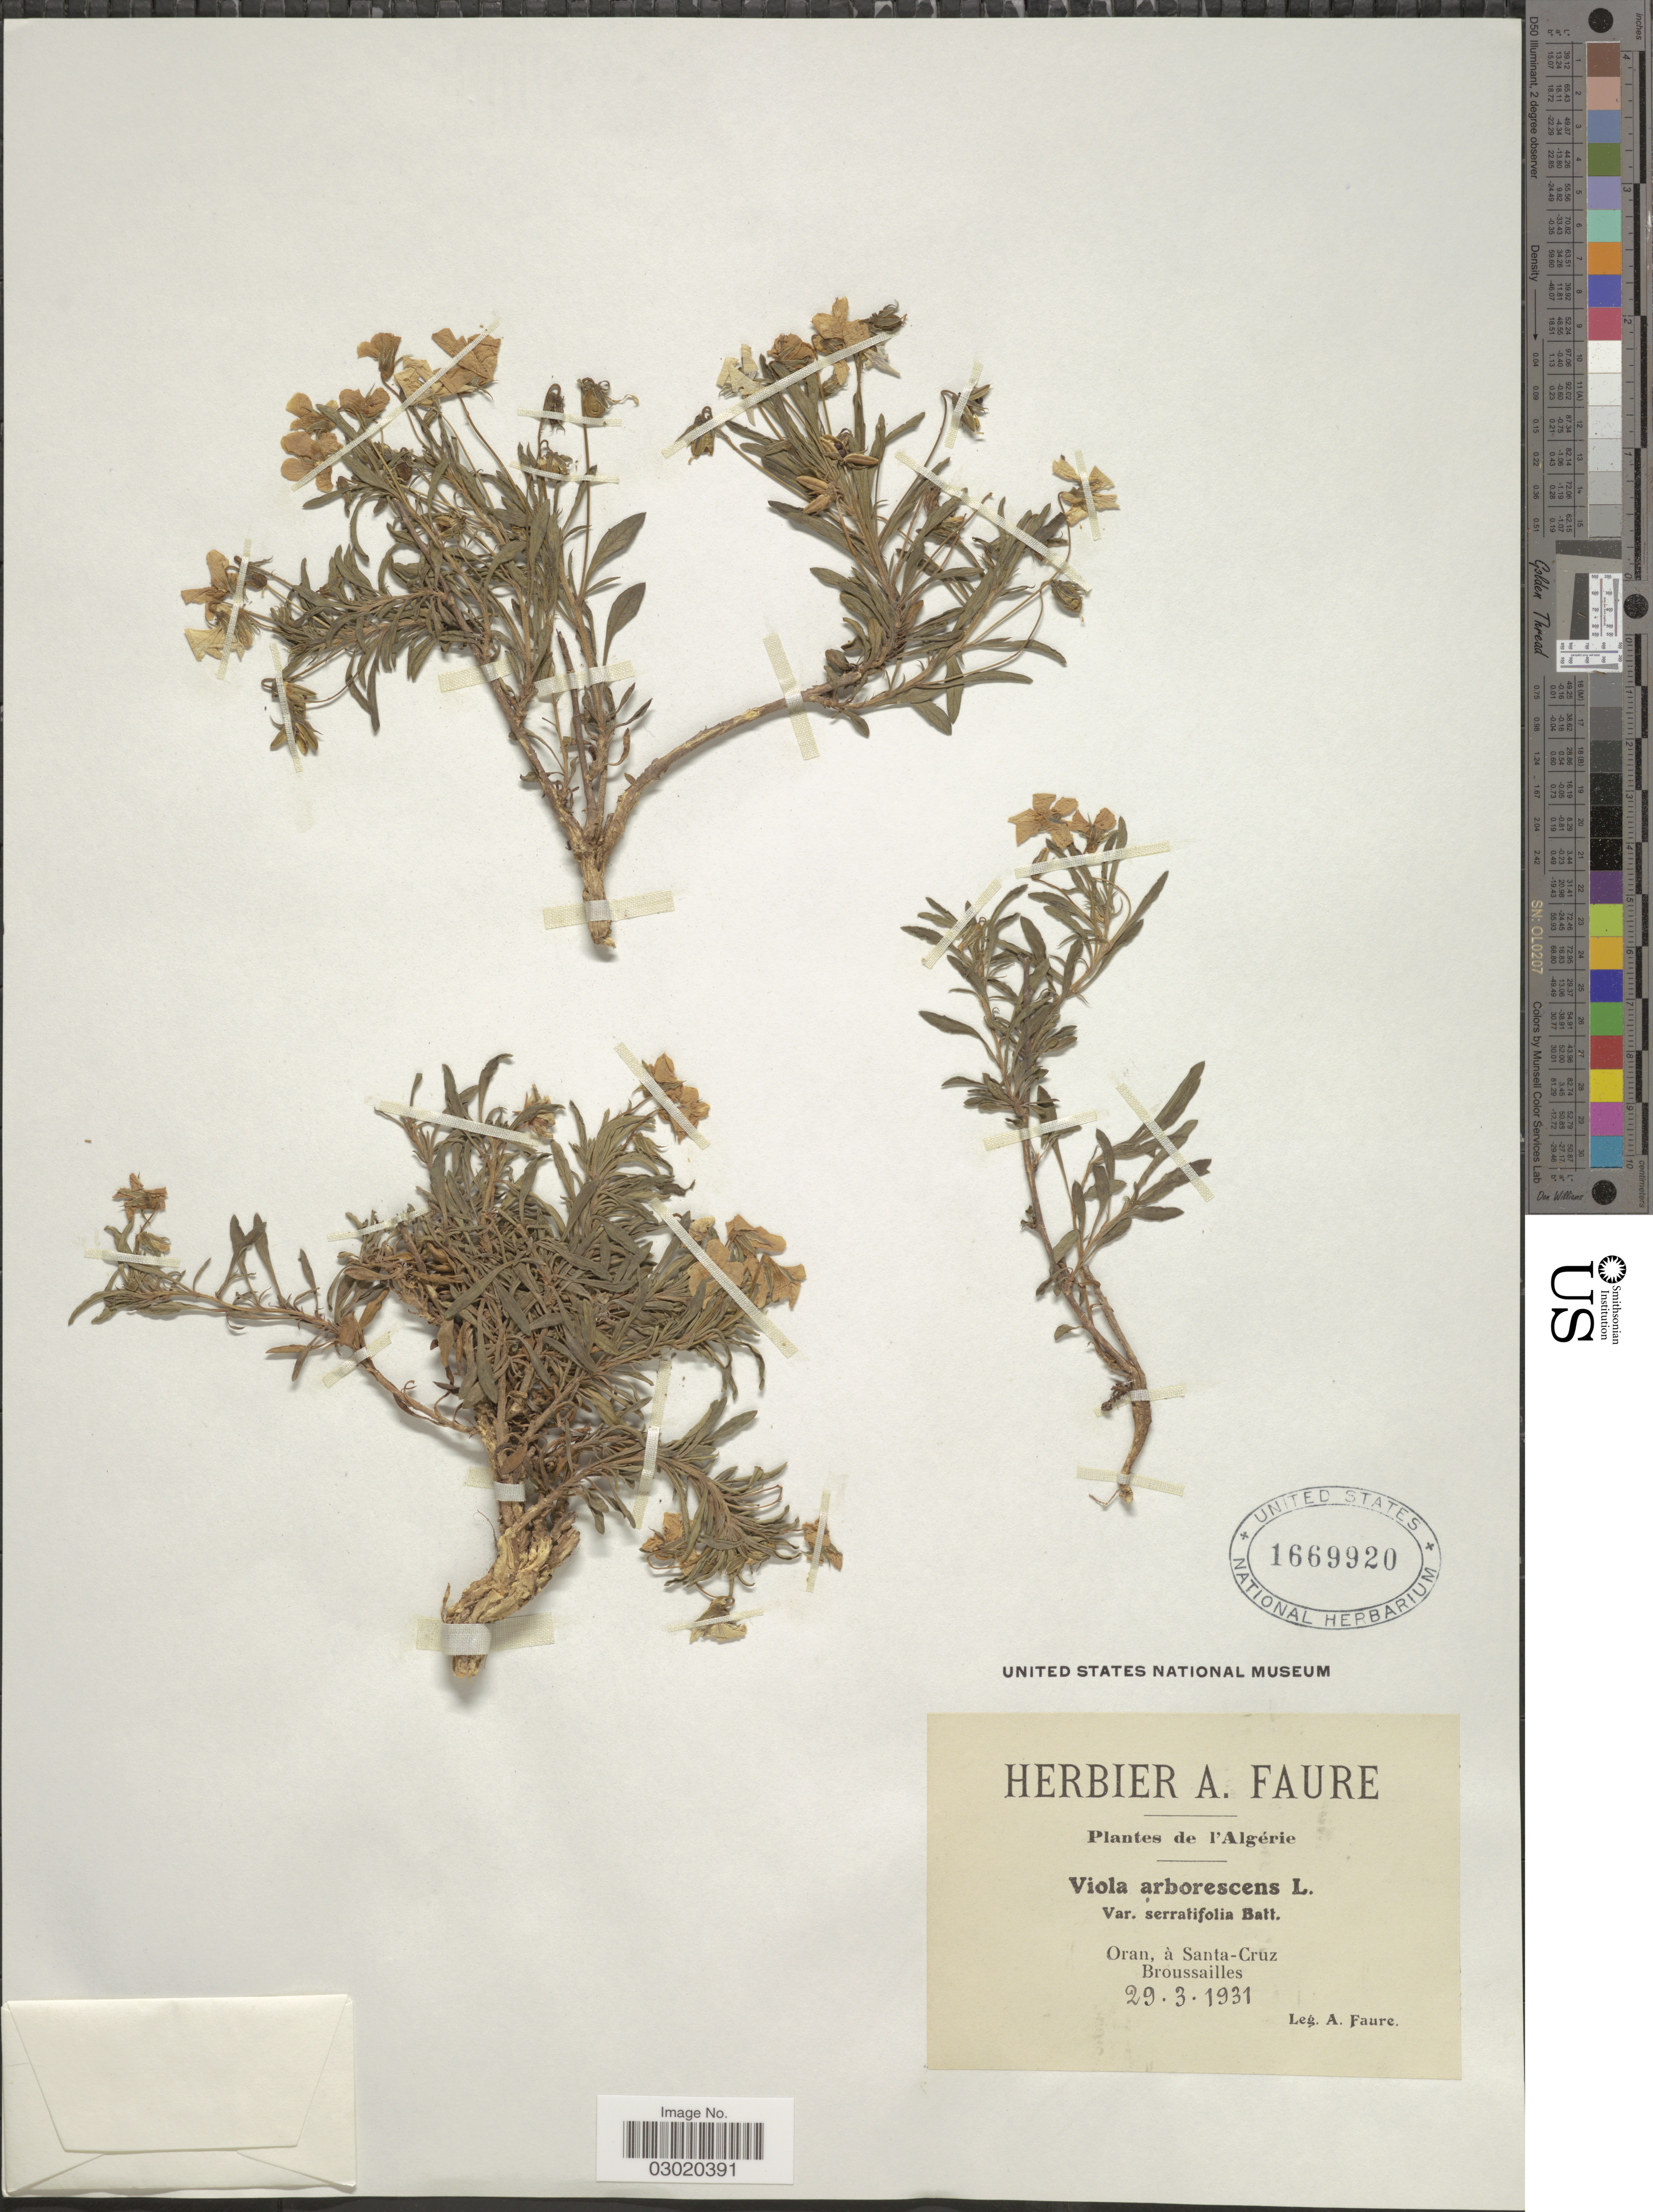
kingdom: Plantae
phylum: Tracheophyta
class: Magnoliopsida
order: Malpighiales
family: Violaceae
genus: Viola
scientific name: Viola arborescens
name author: L.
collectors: A. Faure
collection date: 1931-03-29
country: Algeria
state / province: Oran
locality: À Santa-Cruz. Broussailles.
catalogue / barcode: US 1669920